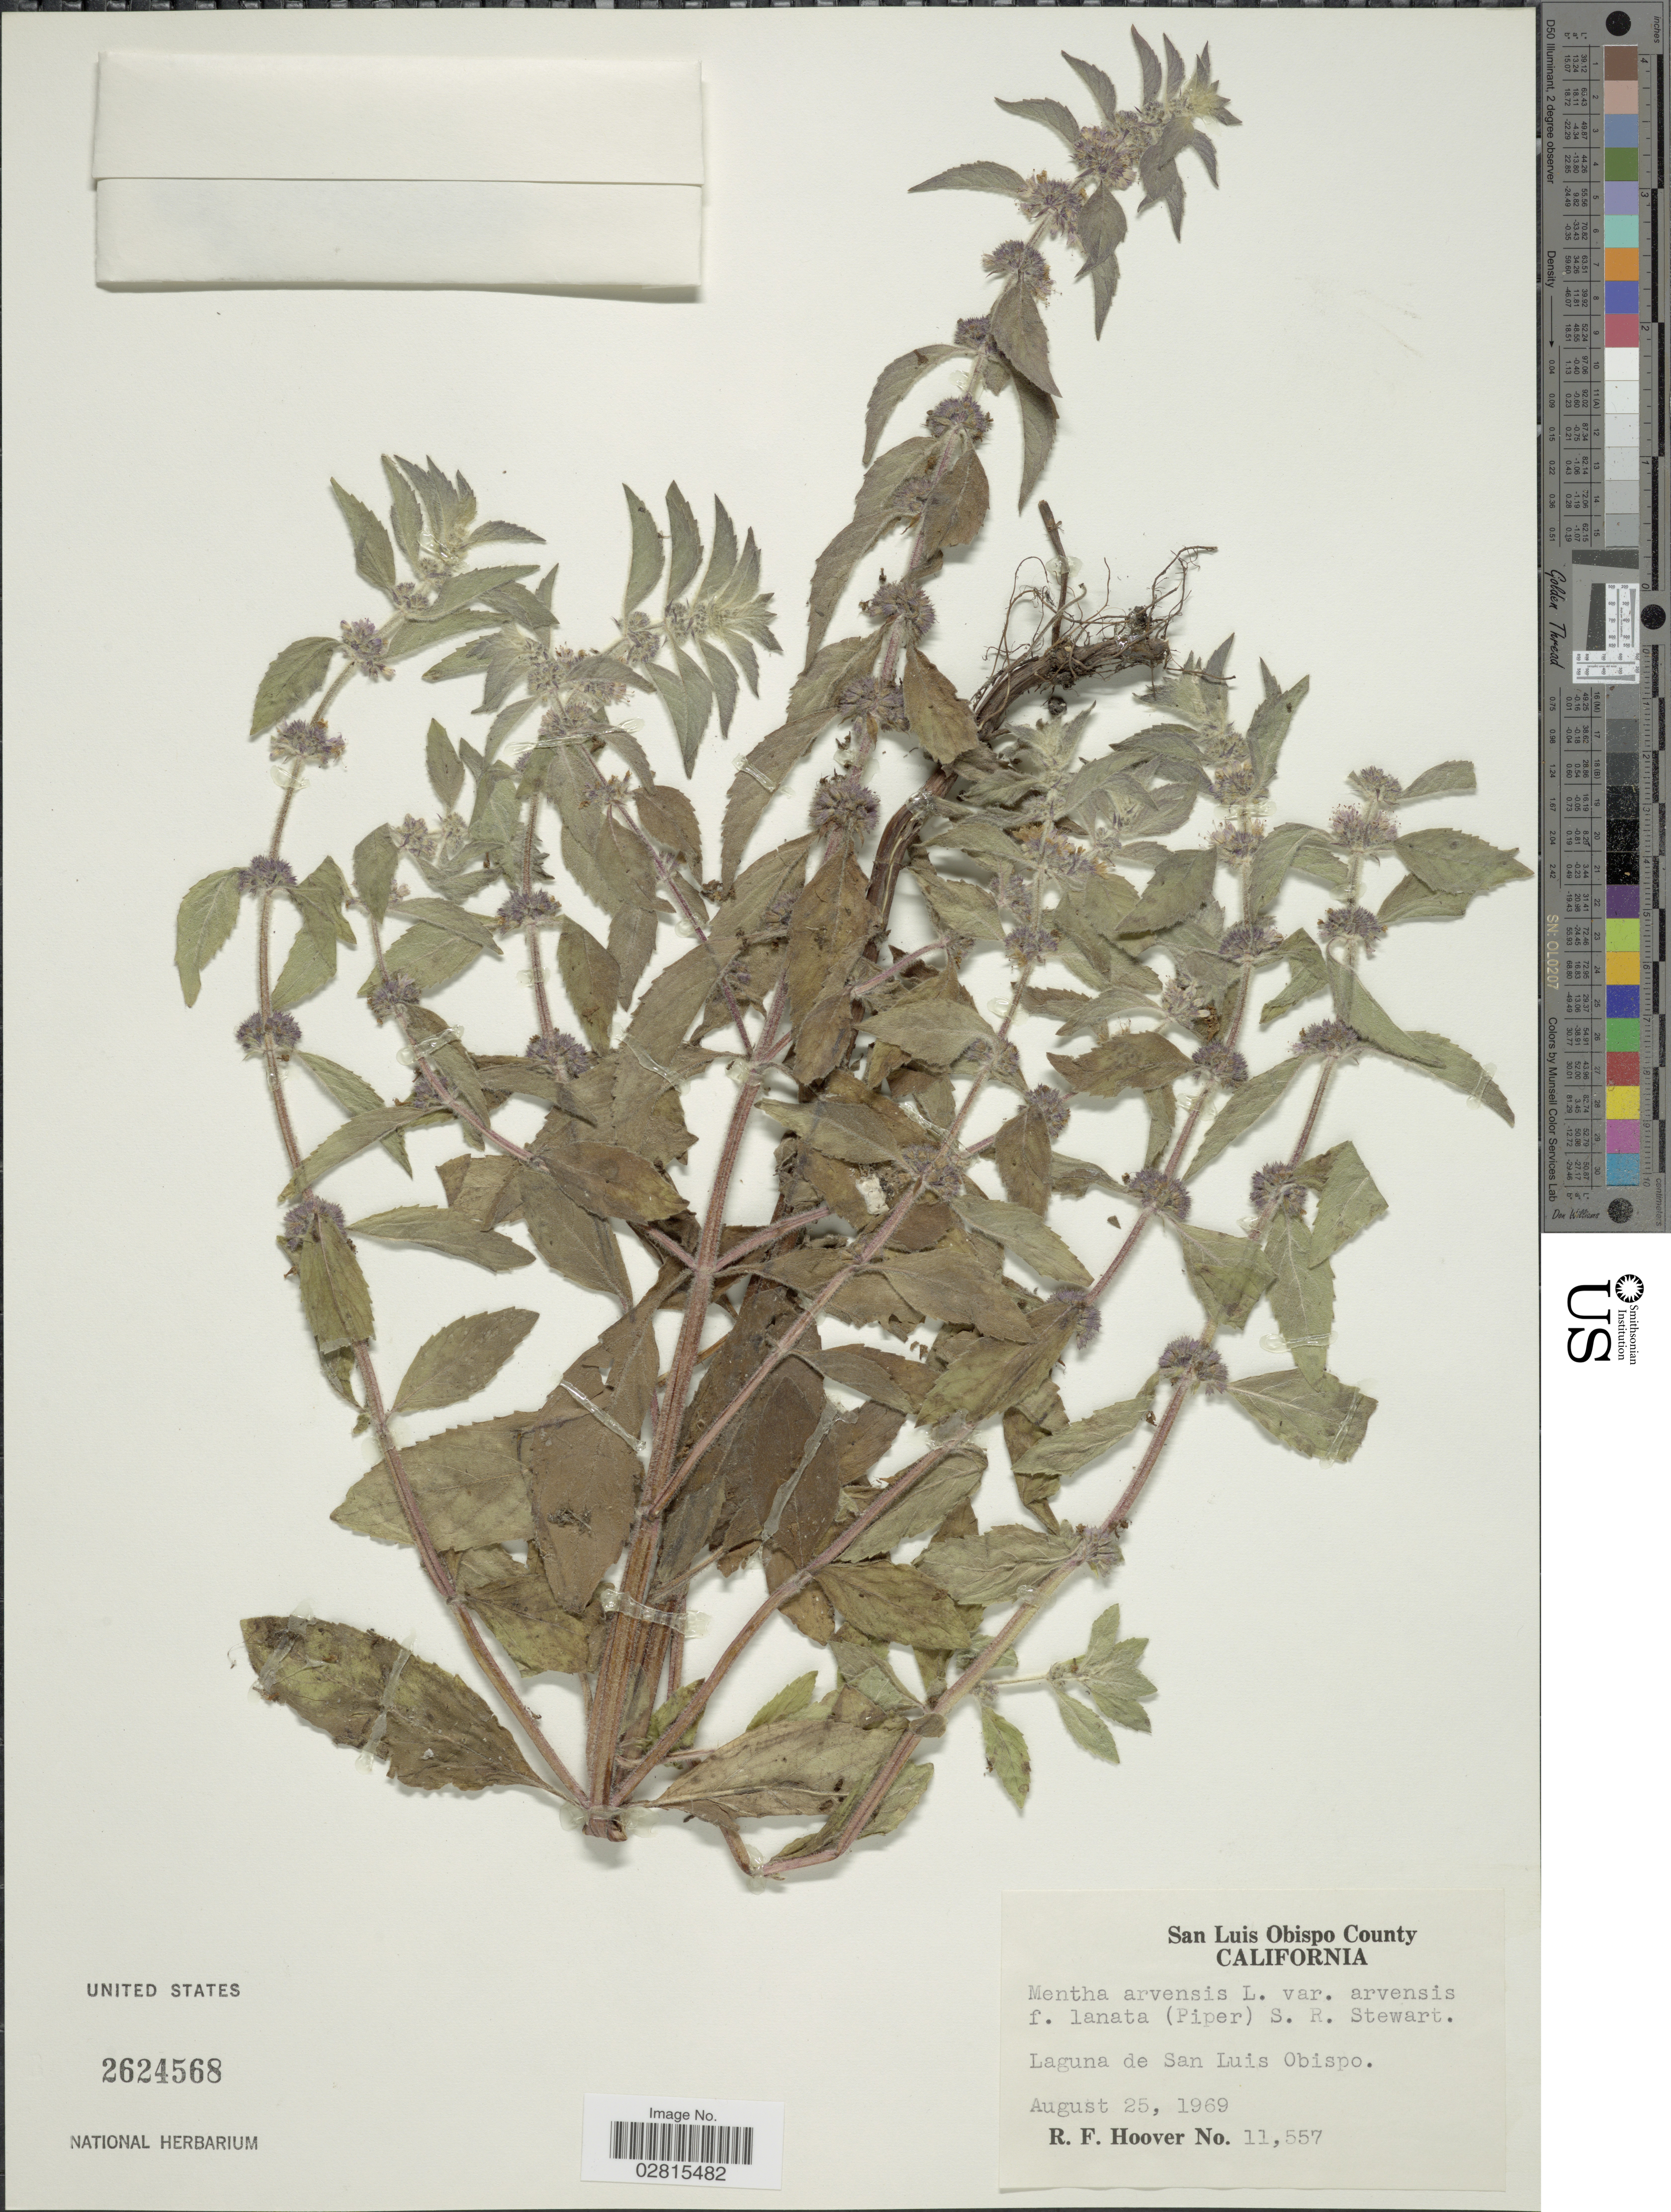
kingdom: Plantae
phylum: Tracheophyta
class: Magnoliopsida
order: Lamiales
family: Lamiaceae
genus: Mentha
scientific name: Mentha canadensis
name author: L.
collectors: R. F. Hoover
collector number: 11557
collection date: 1969-08-25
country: United States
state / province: California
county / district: San Luis Obispo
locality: San Luis Obispo County, Laguna de San Luis Obispo.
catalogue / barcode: US 2624568